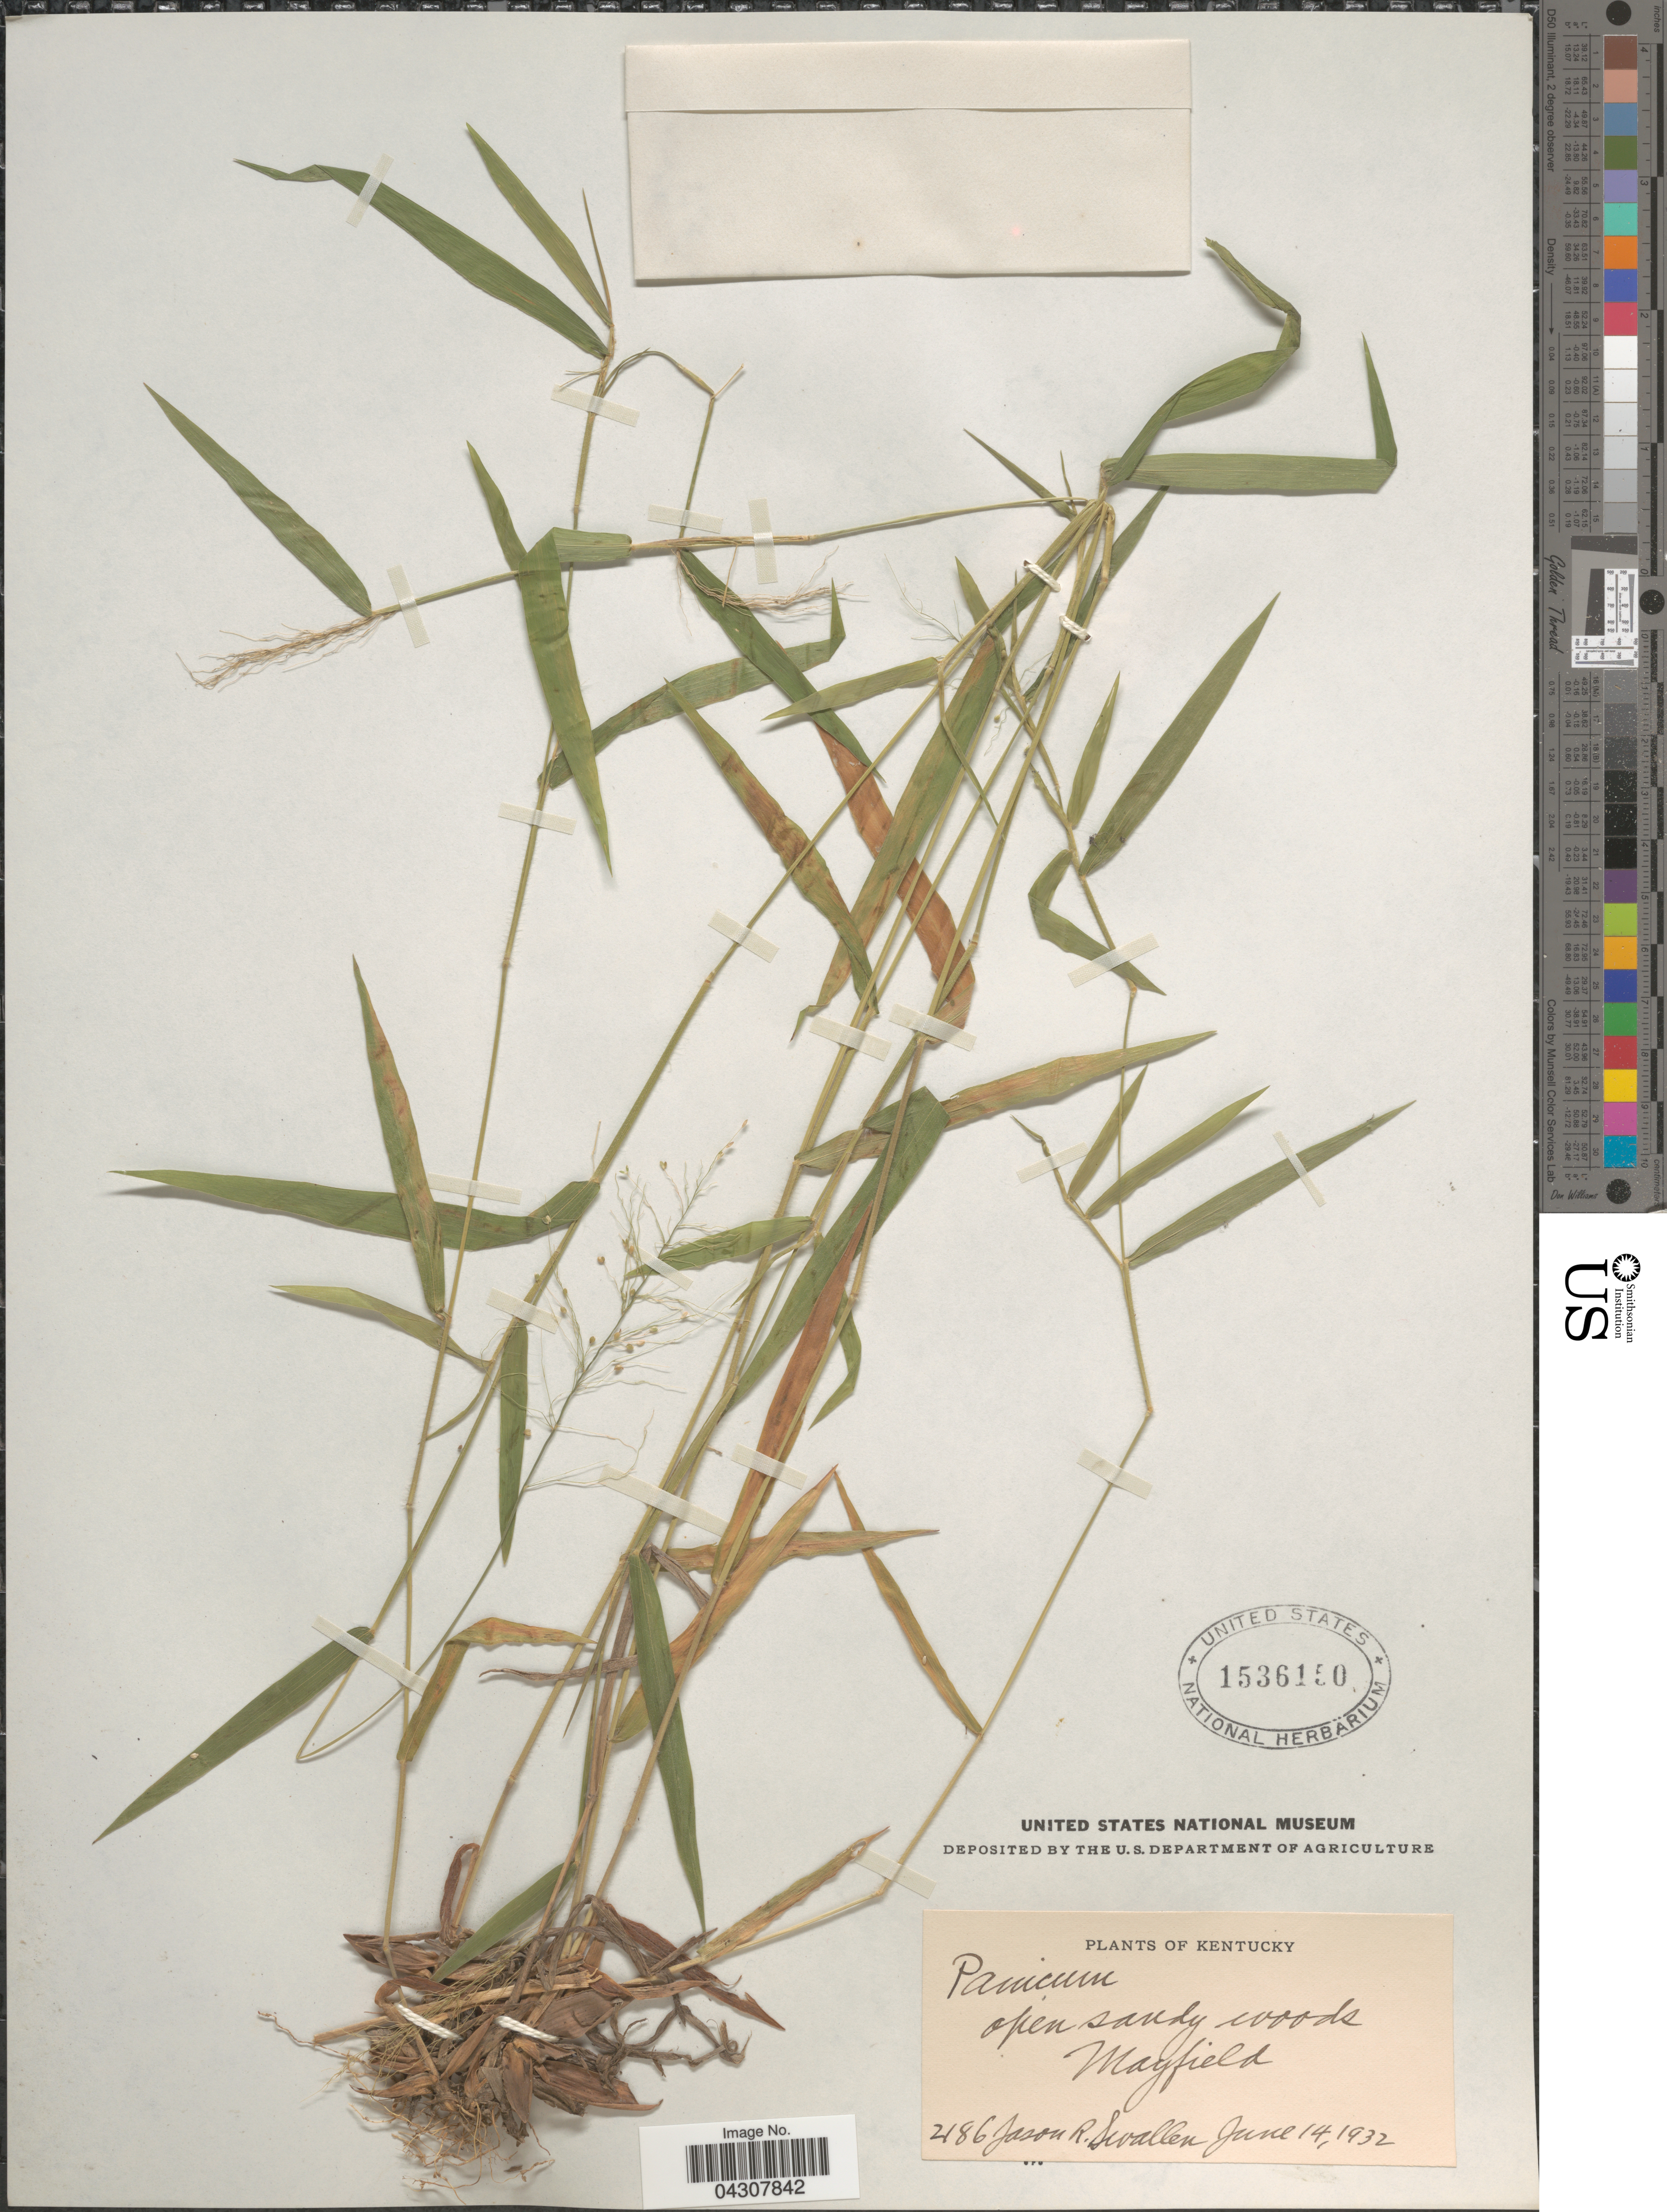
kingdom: Plantae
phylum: Tracheophyta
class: Liliopsida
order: Poales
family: Poaceae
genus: Dichanthelium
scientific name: Dichanthelium acuminatum var. acuminatum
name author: (Sw.) Gould & C.A. Clark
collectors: J. R. Swallen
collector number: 2186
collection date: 1932-06-14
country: United States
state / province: Kentucky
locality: Mayfield.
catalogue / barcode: US 1536150